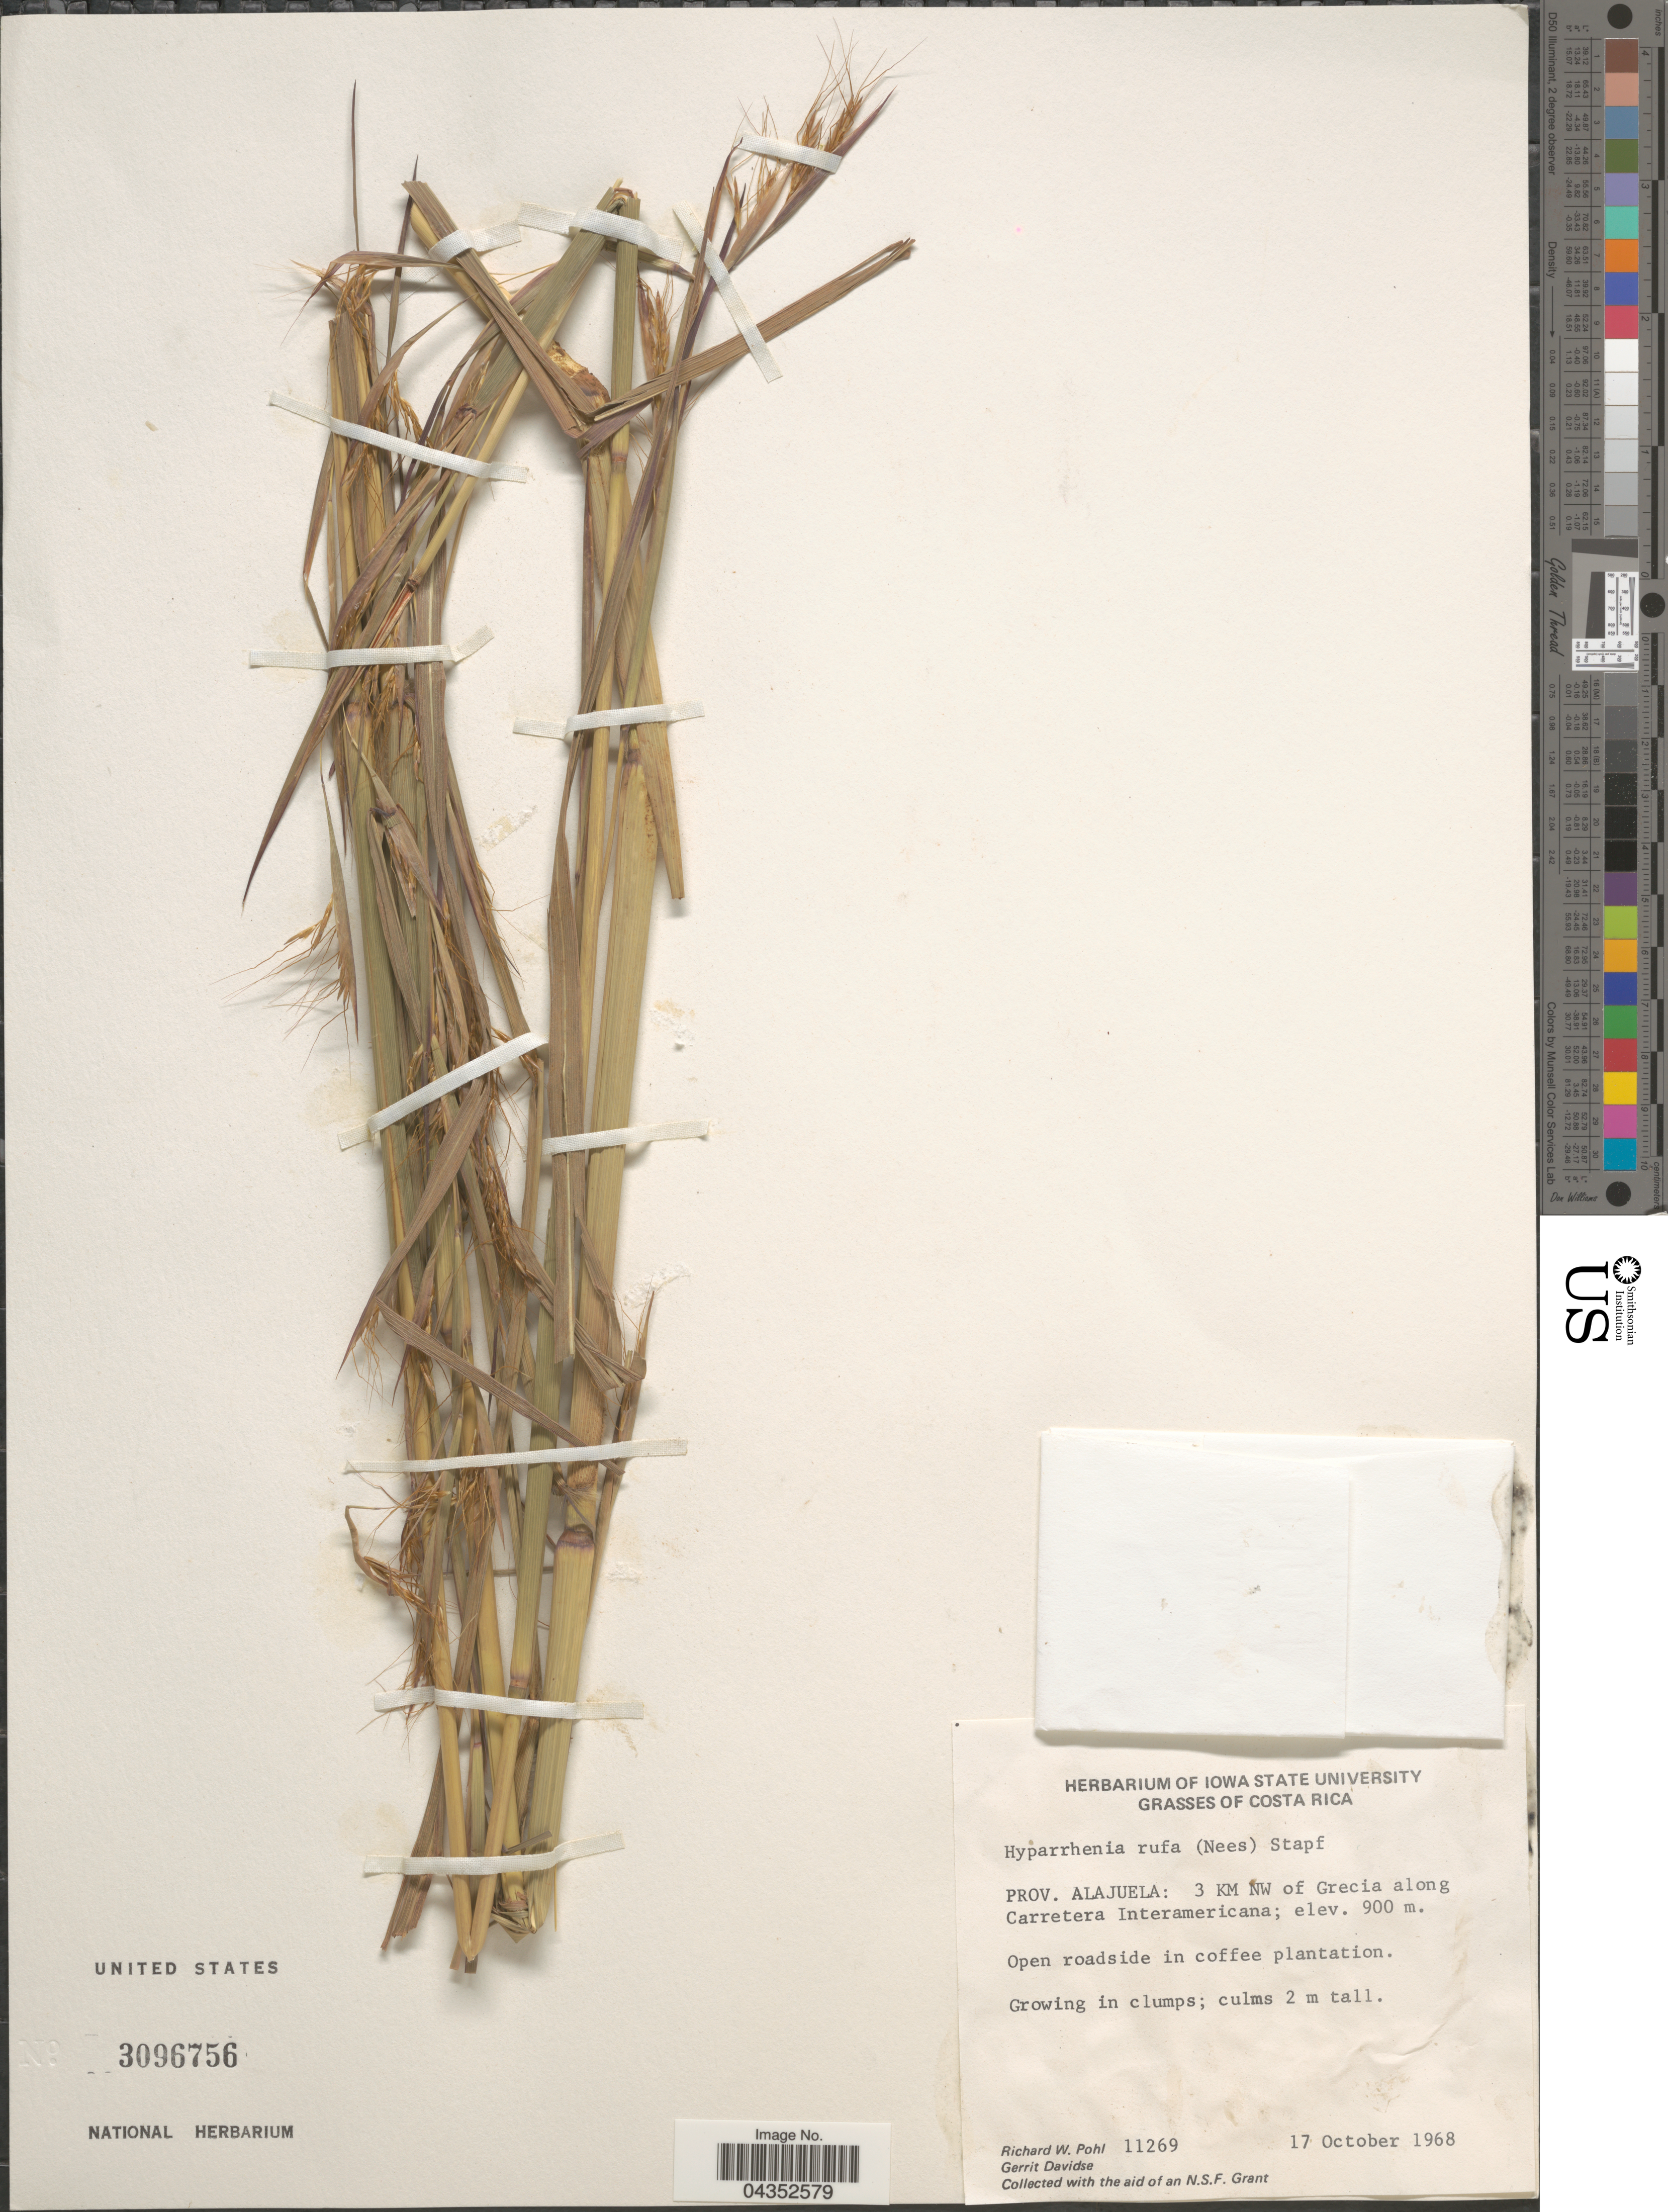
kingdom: Plantae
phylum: Tracheophyta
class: Liliopsida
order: Poales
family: Poaceae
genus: Hyparrhenia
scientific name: Hyparrhenia rufa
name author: (Nees) Stapf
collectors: R. W. Pohl & G. Davidse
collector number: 11269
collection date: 1968-10-17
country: Costa Rica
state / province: Alajuela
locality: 3 KM NW of Grecia along Carretera Interamericana. Open roadside in coffee plantation.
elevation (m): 900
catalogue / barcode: US 3096756